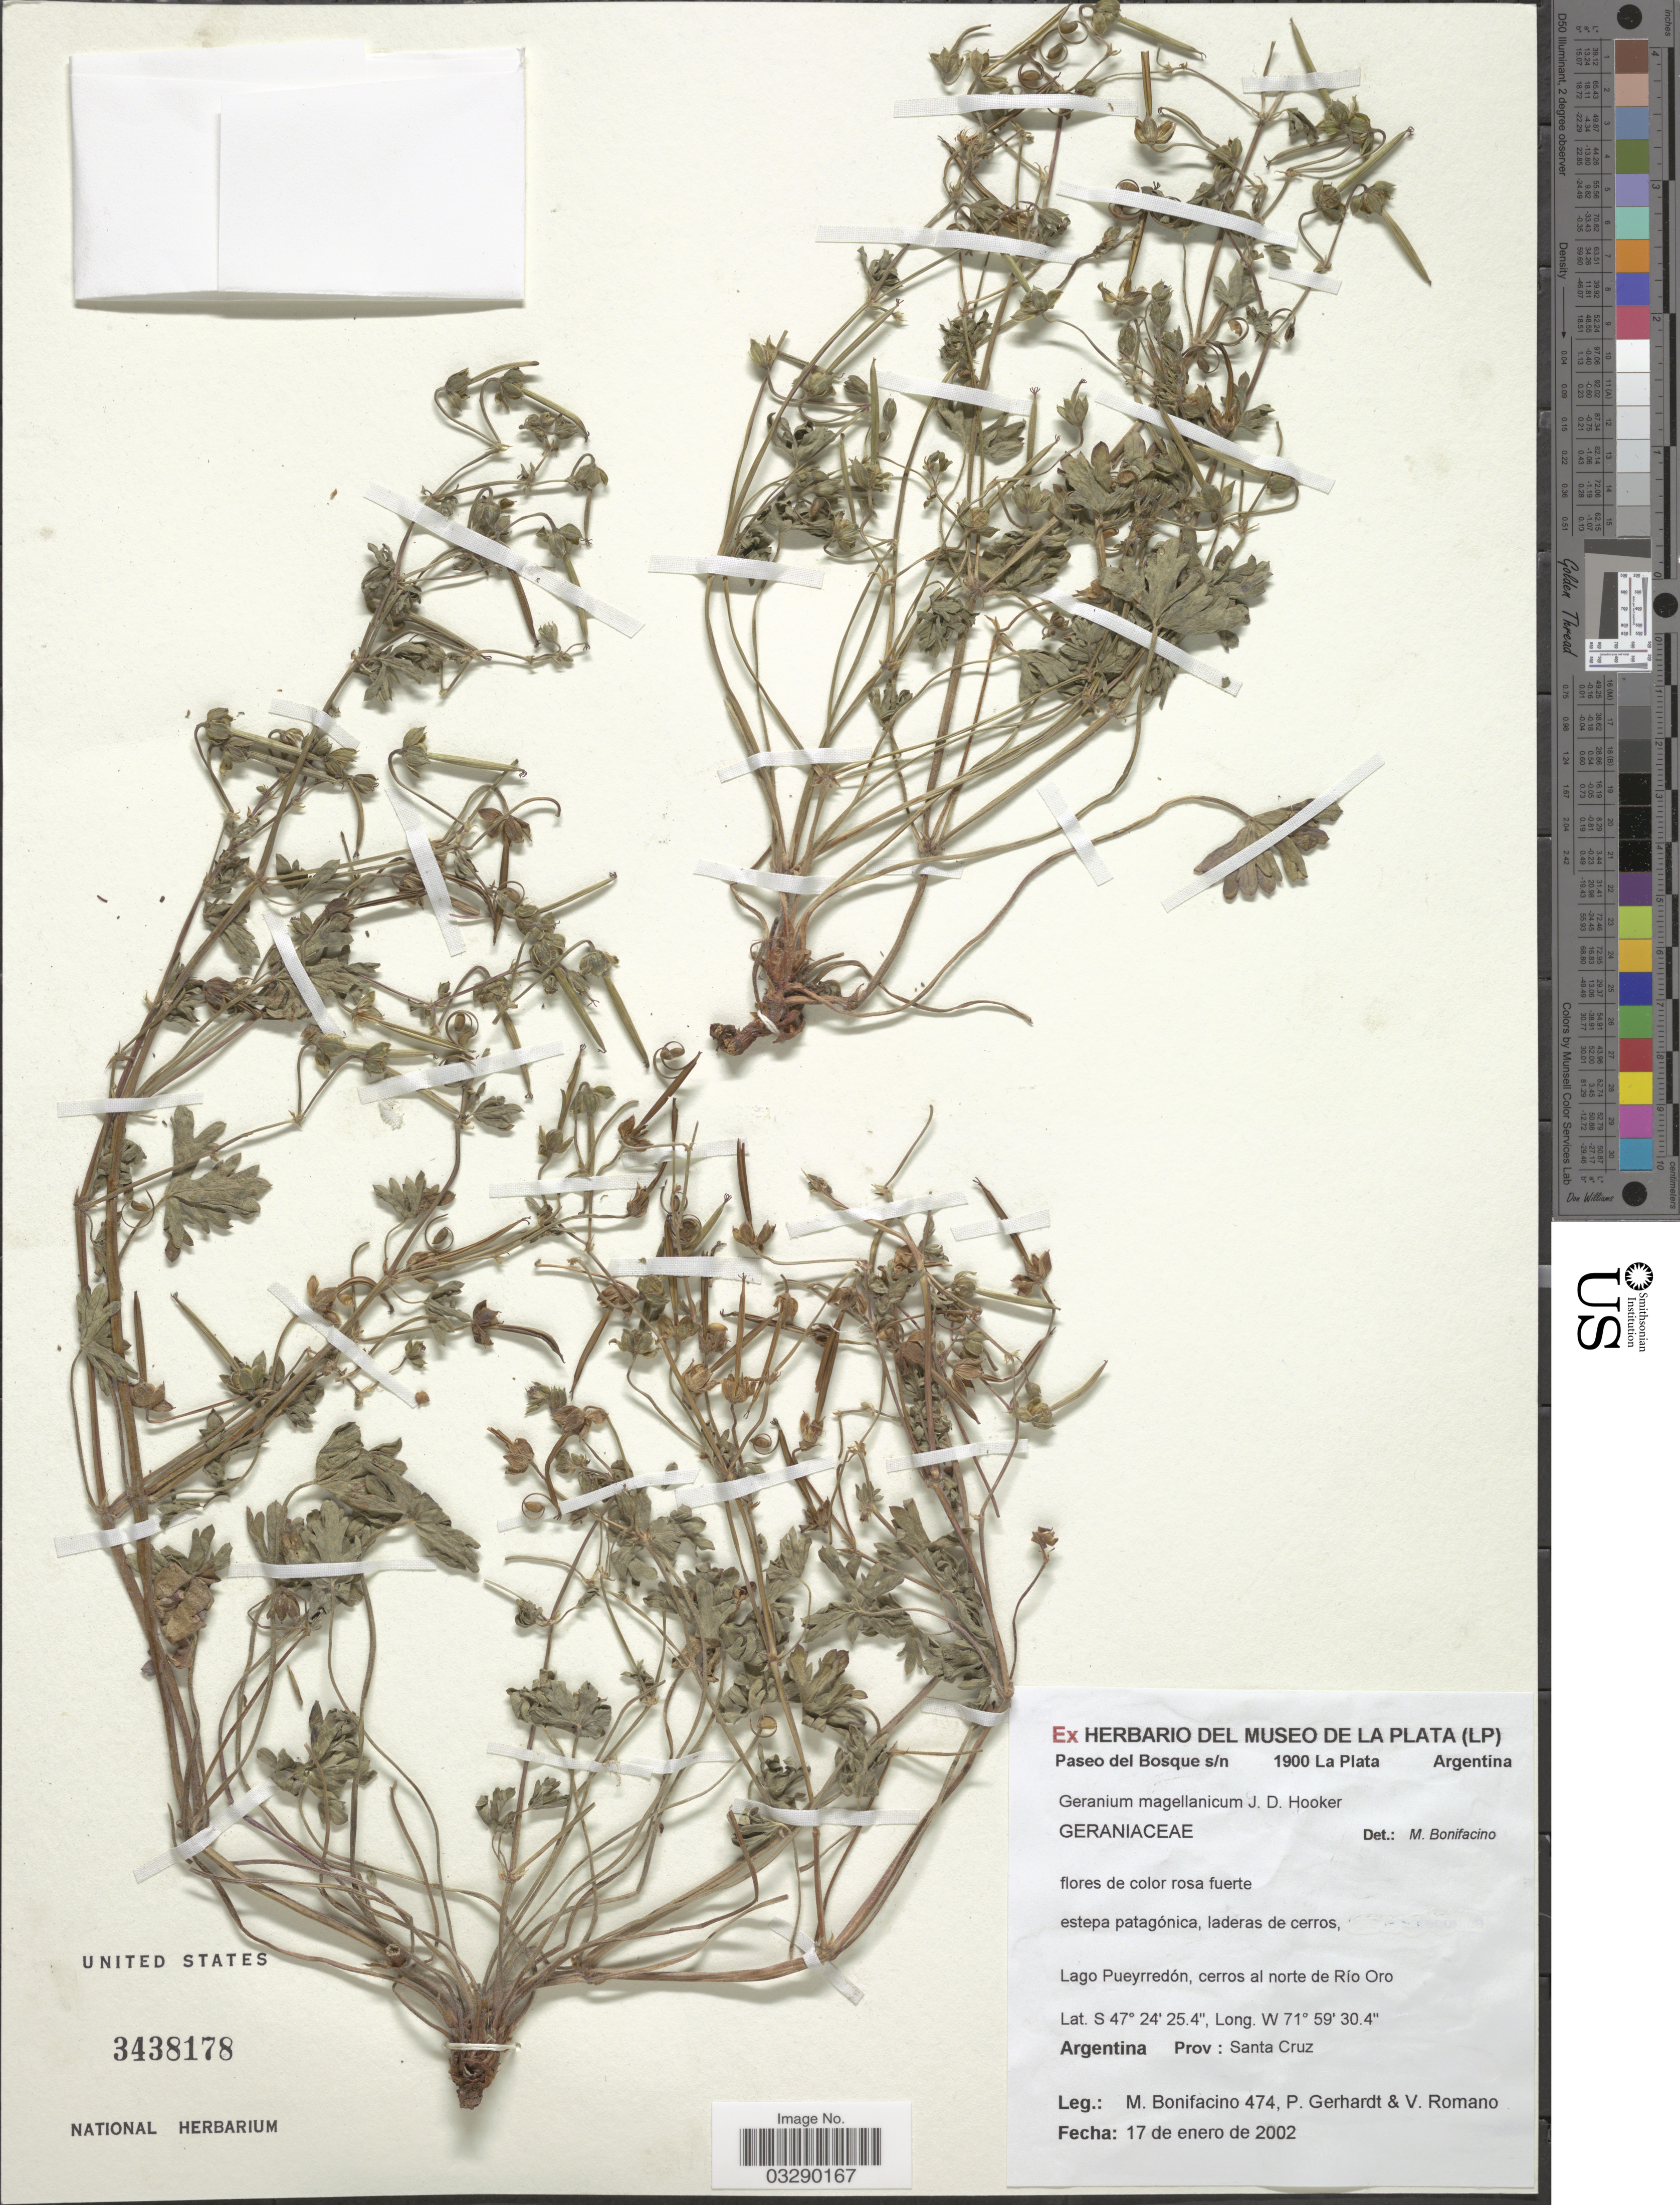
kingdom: Plantae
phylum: Tracheophyta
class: Magnoliopsida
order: Geraniales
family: Geraniaceae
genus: Geranium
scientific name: Geranium magellanicum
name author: Hook. f.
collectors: M. Bonifacino, P. Gerhardt & V. Romano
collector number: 0474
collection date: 2002-01-17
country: Argentina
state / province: Santa Cruz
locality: Lago Pueyrredón, cerros al norte de Río Oro.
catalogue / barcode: US 3438178